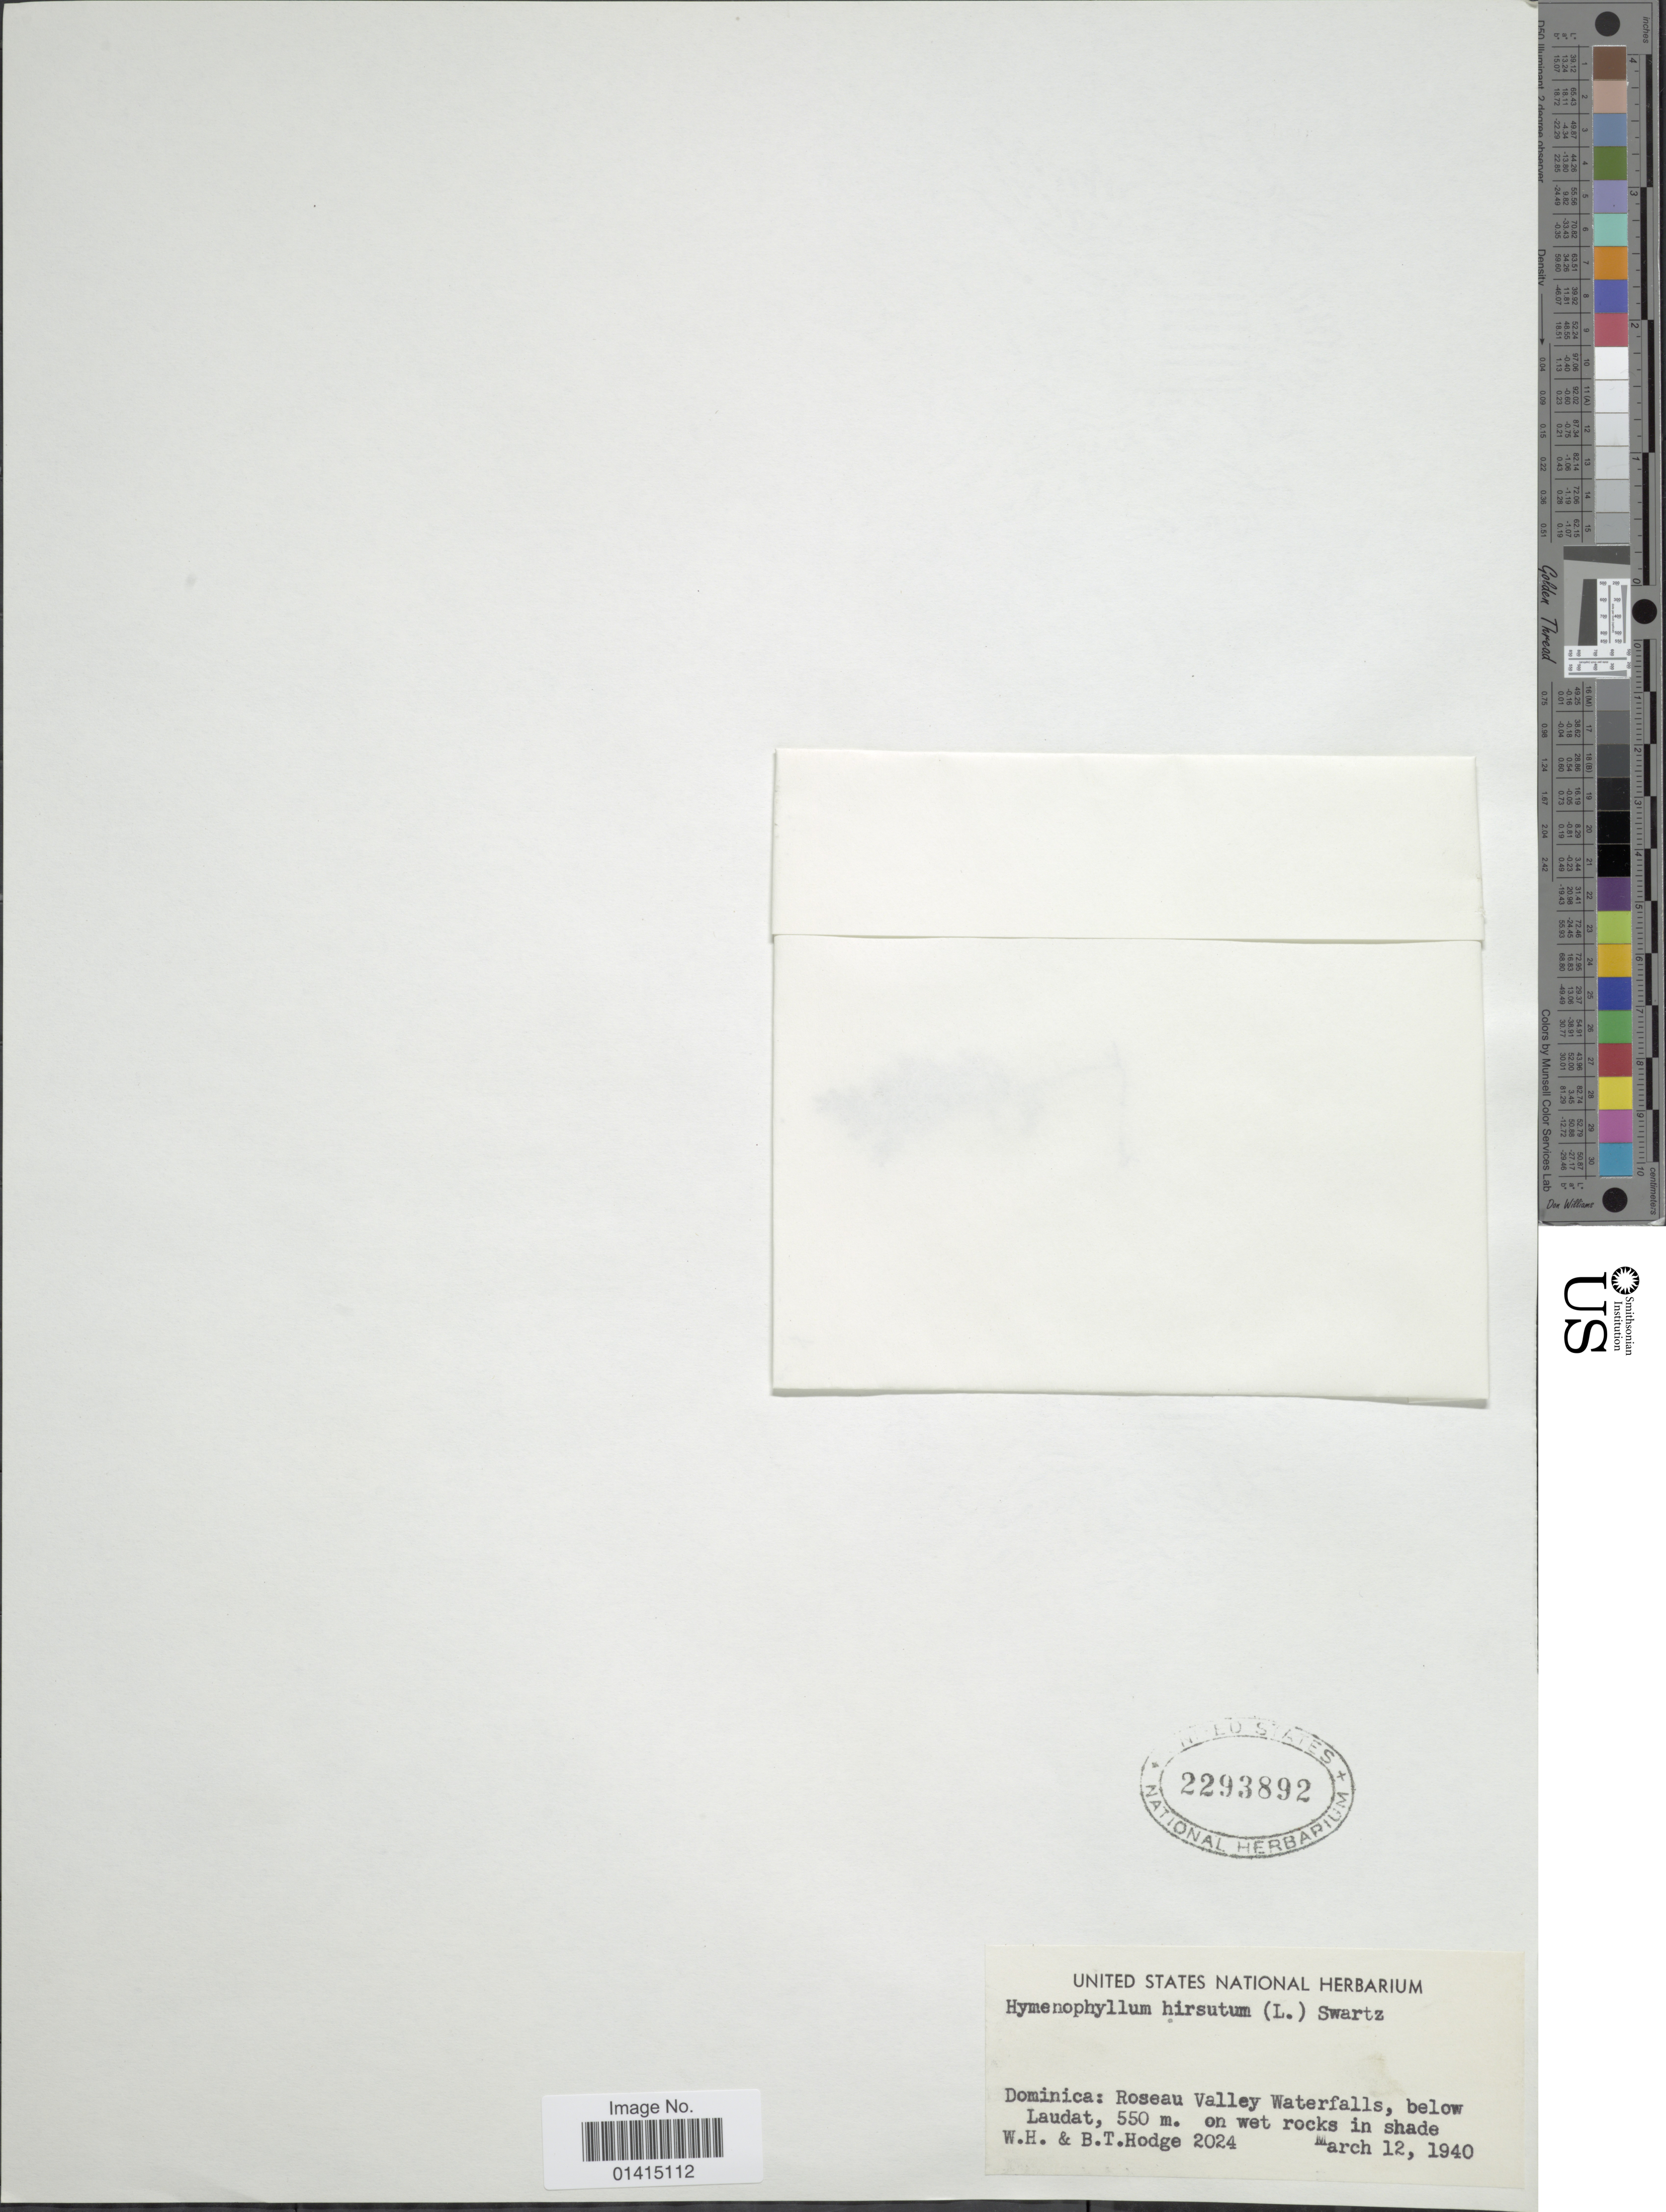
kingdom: Plantae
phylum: Tracheophyta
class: Polypodiopsida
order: Hymenophyllales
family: Hymenophyllaceae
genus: Hymenophyllum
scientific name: Hymenophyllum hirsutum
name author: (L.) Sw.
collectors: W. Hodge & B. Hodge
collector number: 2024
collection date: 1940-03-12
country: Dominica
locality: Dominica: Roseau valley Waterfalls, below Laudat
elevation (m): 550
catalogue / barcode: US 2293892